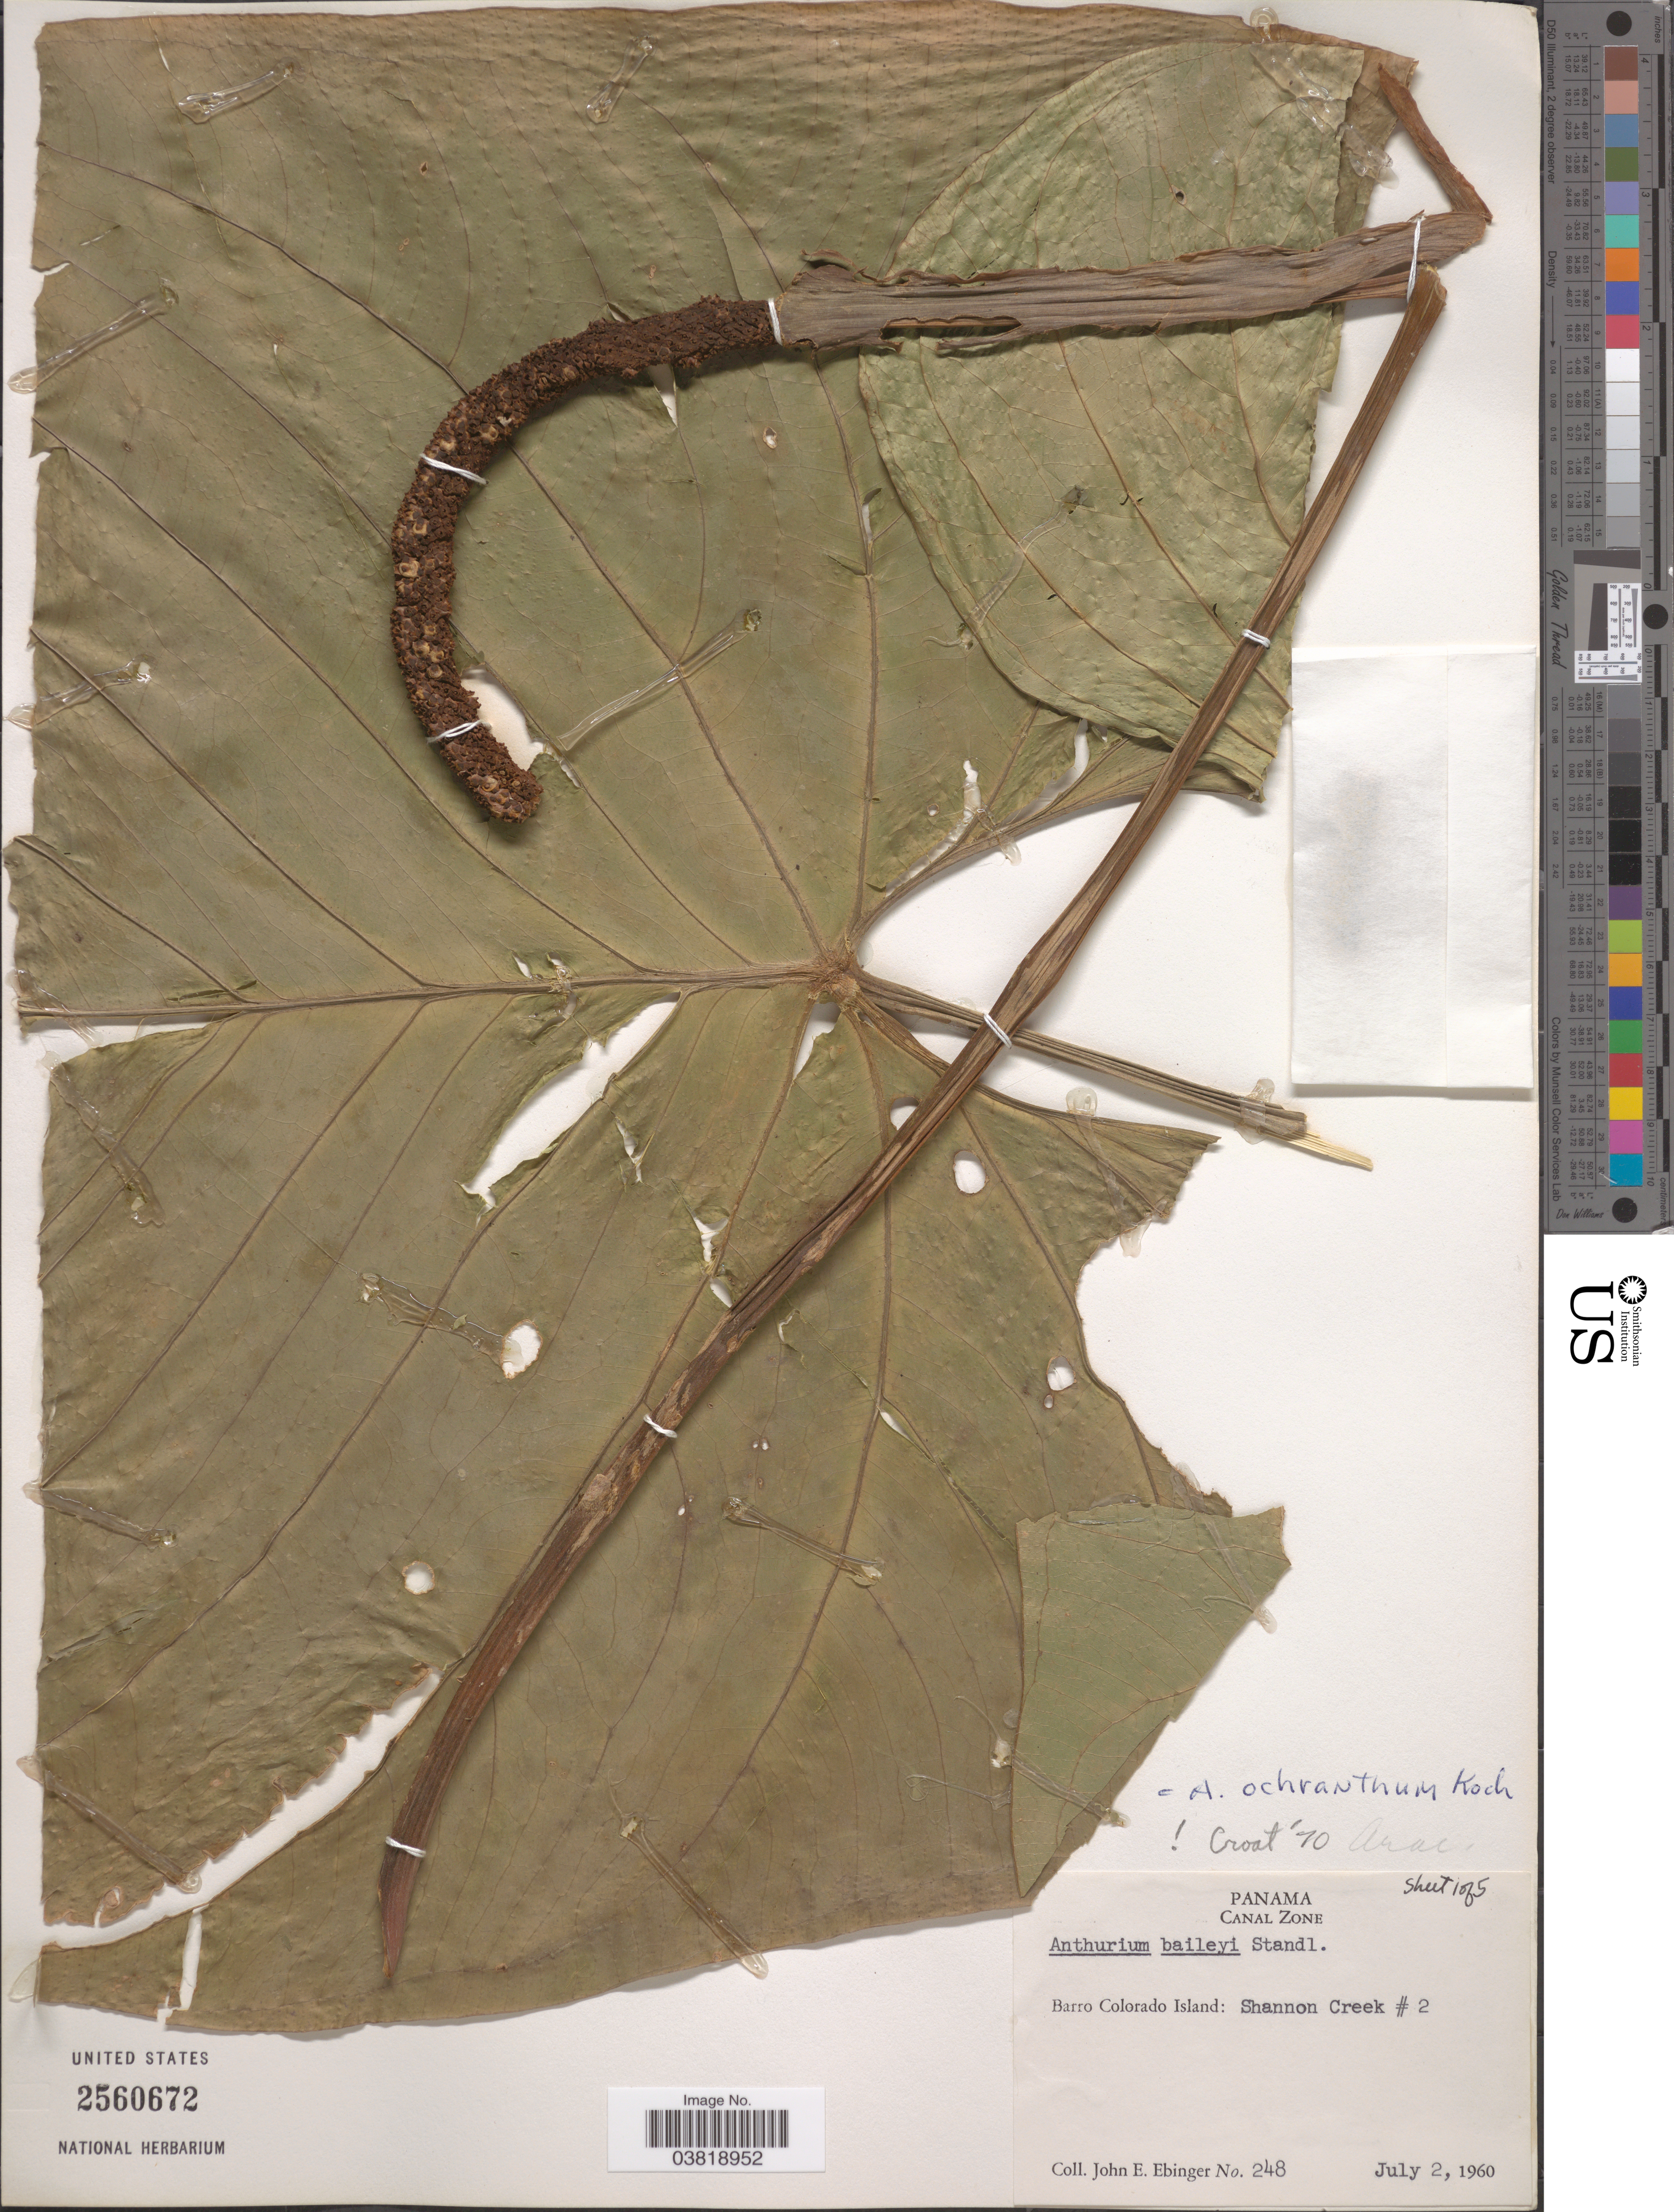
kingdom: Plantae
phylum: Tracheophyta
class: Liliopsida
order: Alismatales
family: Araceae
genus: Anthurium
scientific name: Anthurium ochranthum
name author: K. Koch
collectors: J. Ebinger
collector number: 248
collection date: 1960-07-02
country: Panama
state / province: Panamá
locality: Canal Zone. Barro Colorado Island: Shannon Creek # 2.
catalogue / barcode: US 2560672